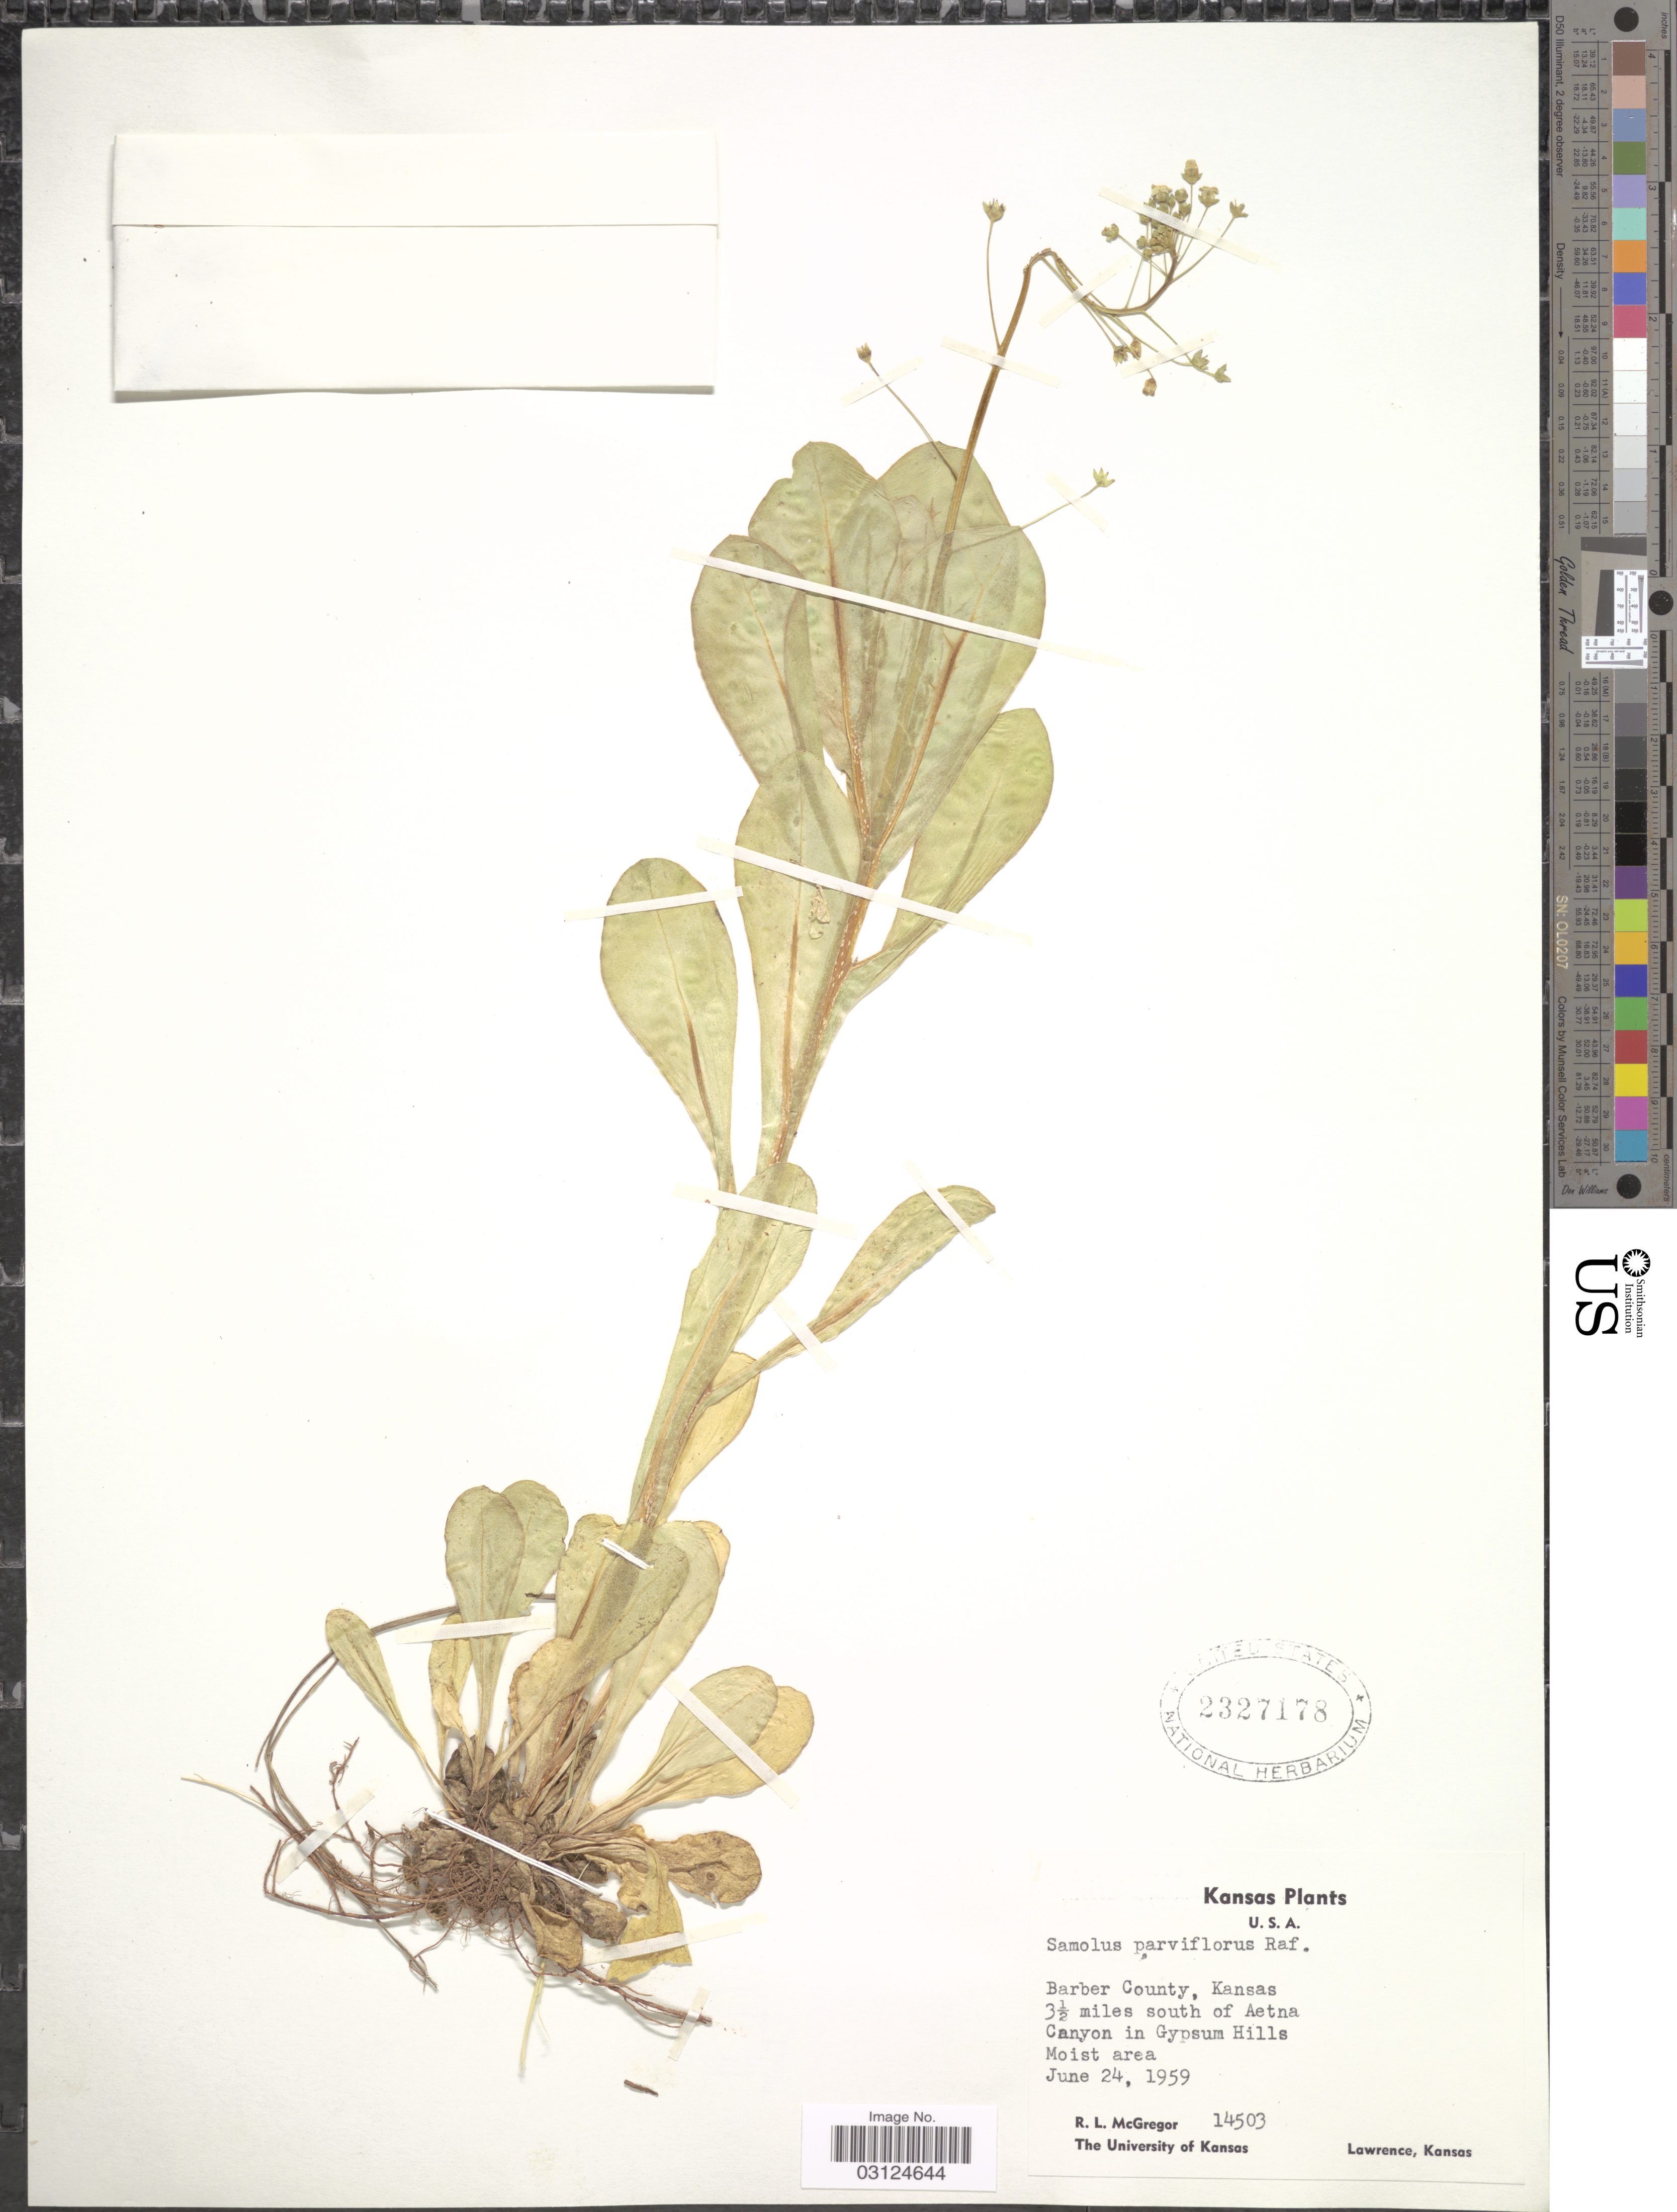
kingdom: Plantae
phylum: Tracheophyta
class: Magnoliopsida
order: Ericales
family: Primulaceae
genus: Samolus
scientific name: Samolus parviflorus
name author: Raf.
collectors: R. McGregor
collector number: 14503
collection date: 1959-06-24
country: United States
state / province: Kansas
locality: Barber County. 3½ miles south of Aetna Canyon in Gypsum Hills.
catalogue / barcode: US 2327178